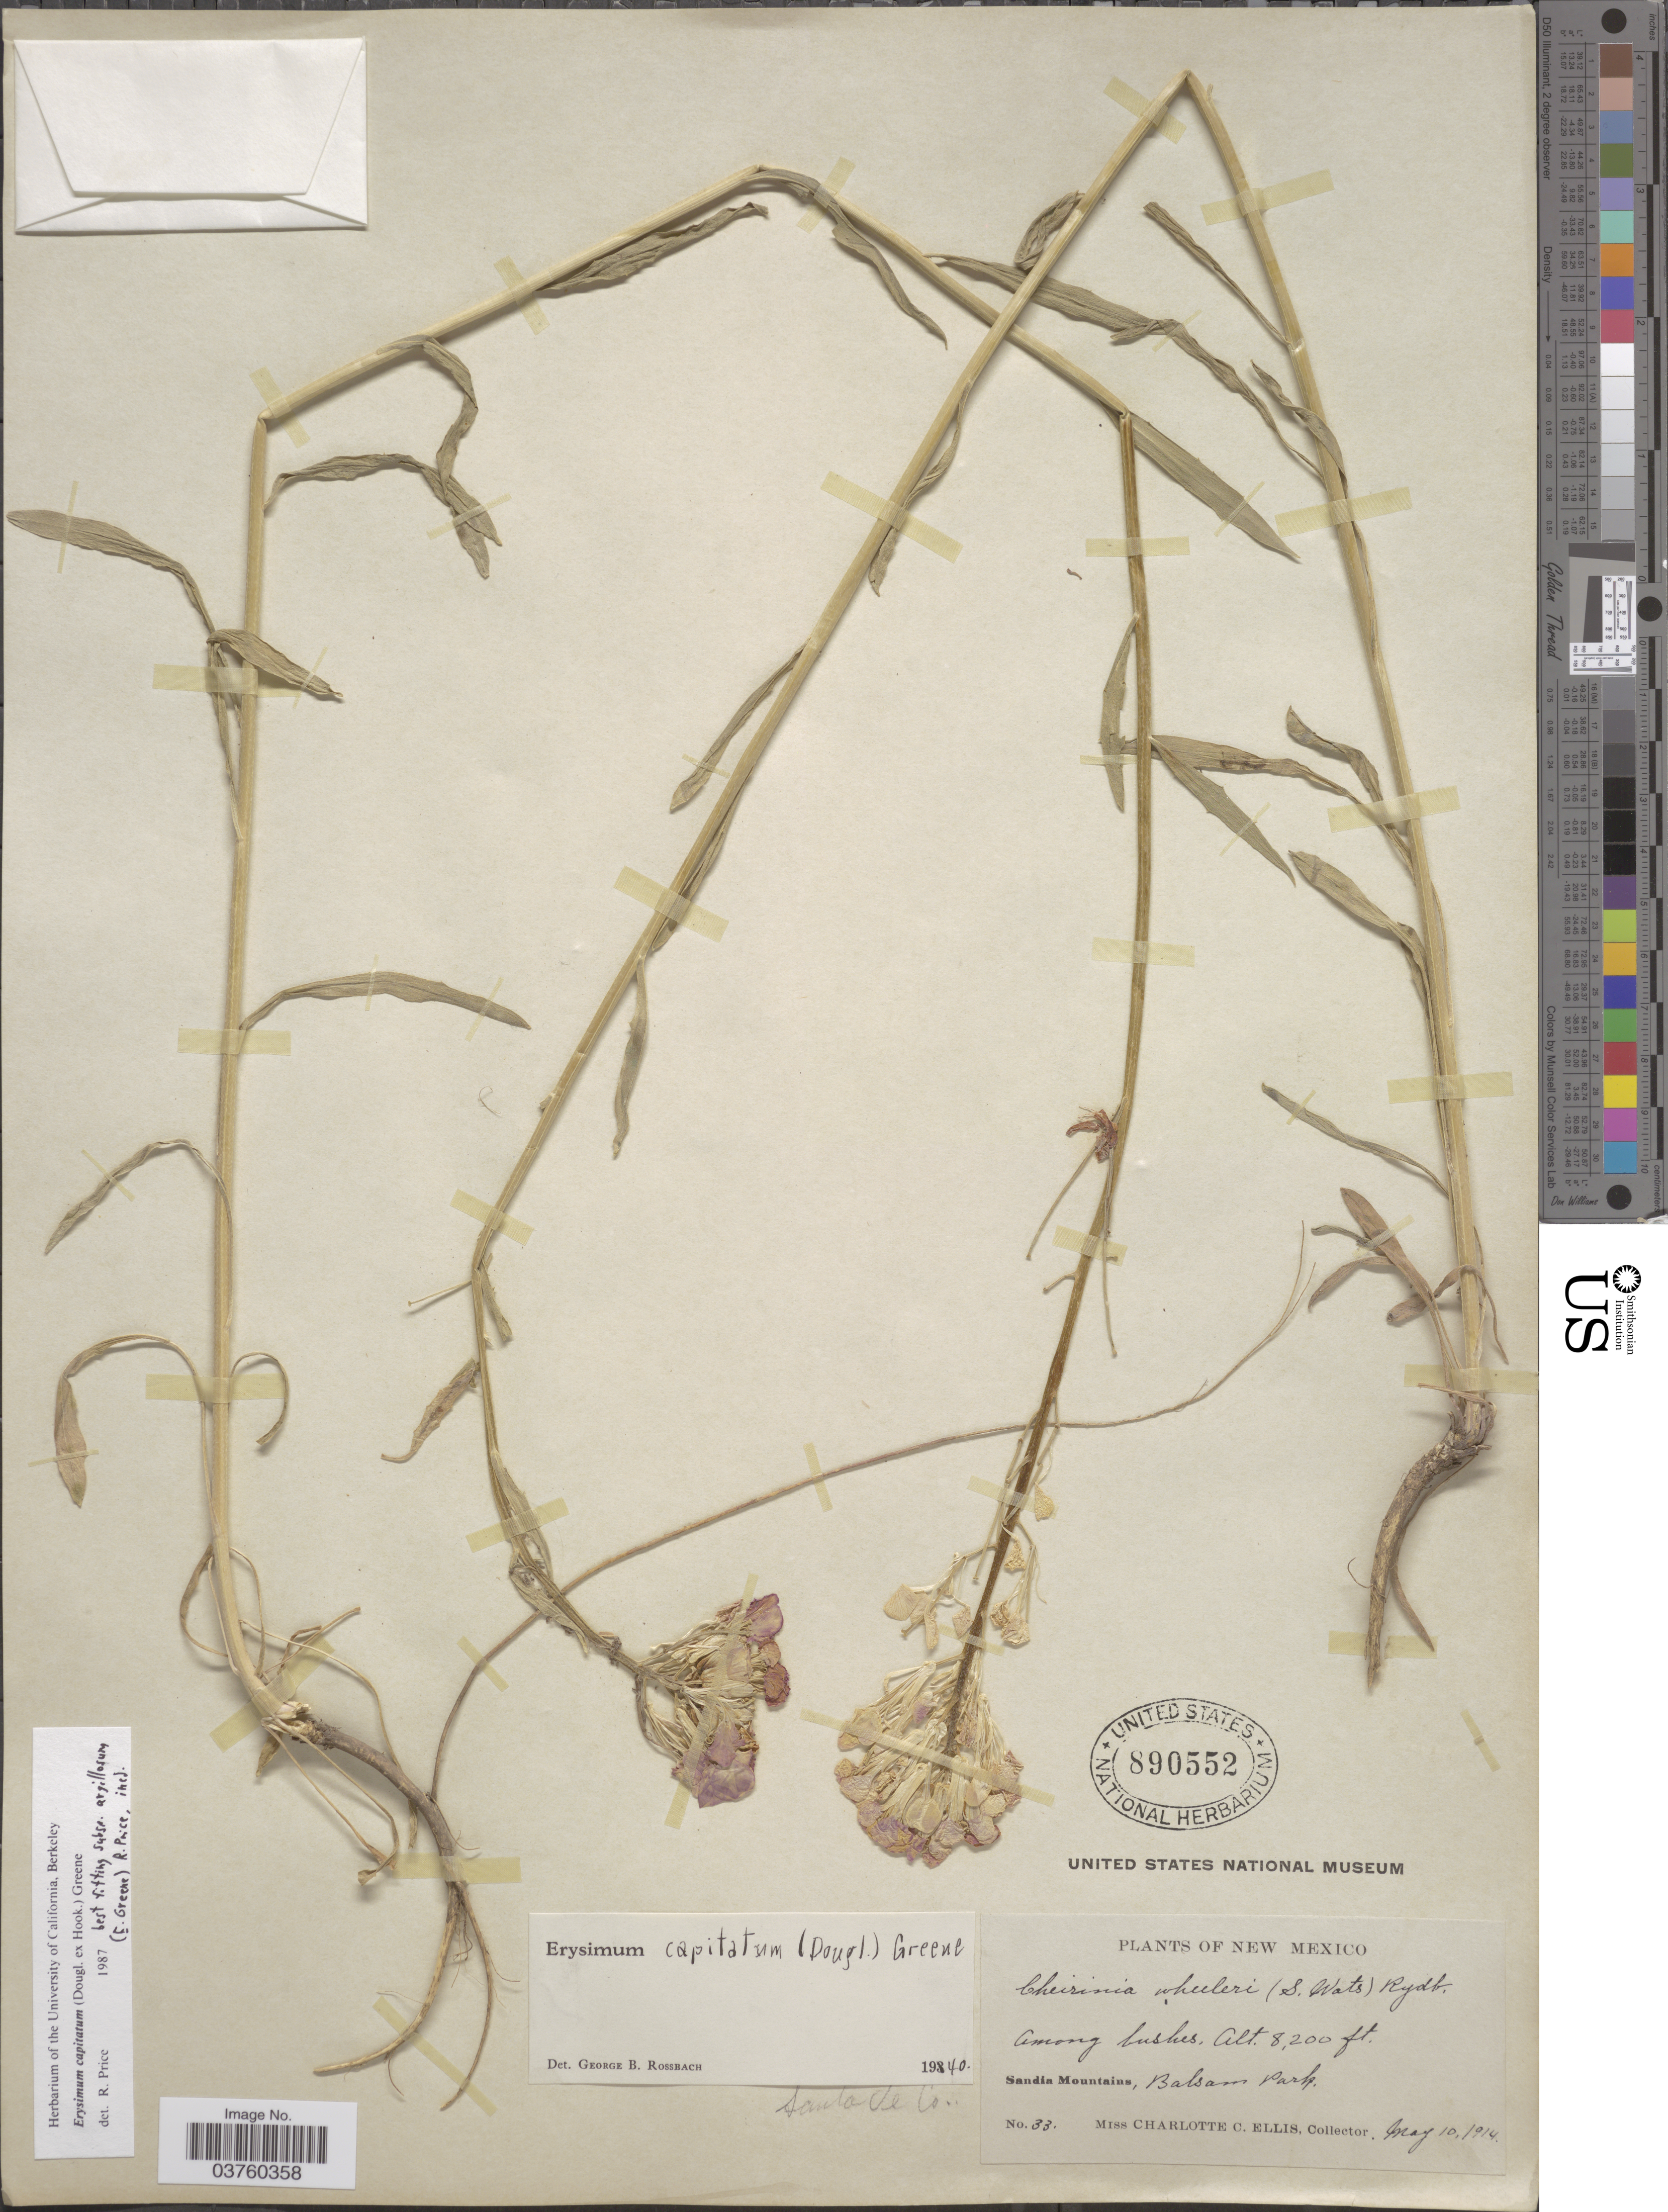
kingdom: Plantae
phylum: Tracheophyta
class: Magnoliopsida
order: Brassicales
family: Brassicaceae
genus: Erysimum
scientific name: Erysimum capitatum var. argillosum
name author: (Greene) R.J. Davis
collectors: C. C. Ellis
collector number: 33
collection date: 1914-05-10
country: United States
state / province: New Mexico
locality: Among bushes, Sandia Mountains, Balsam Park. Santa Fe Co.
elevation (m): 2499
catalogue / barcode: US 890552